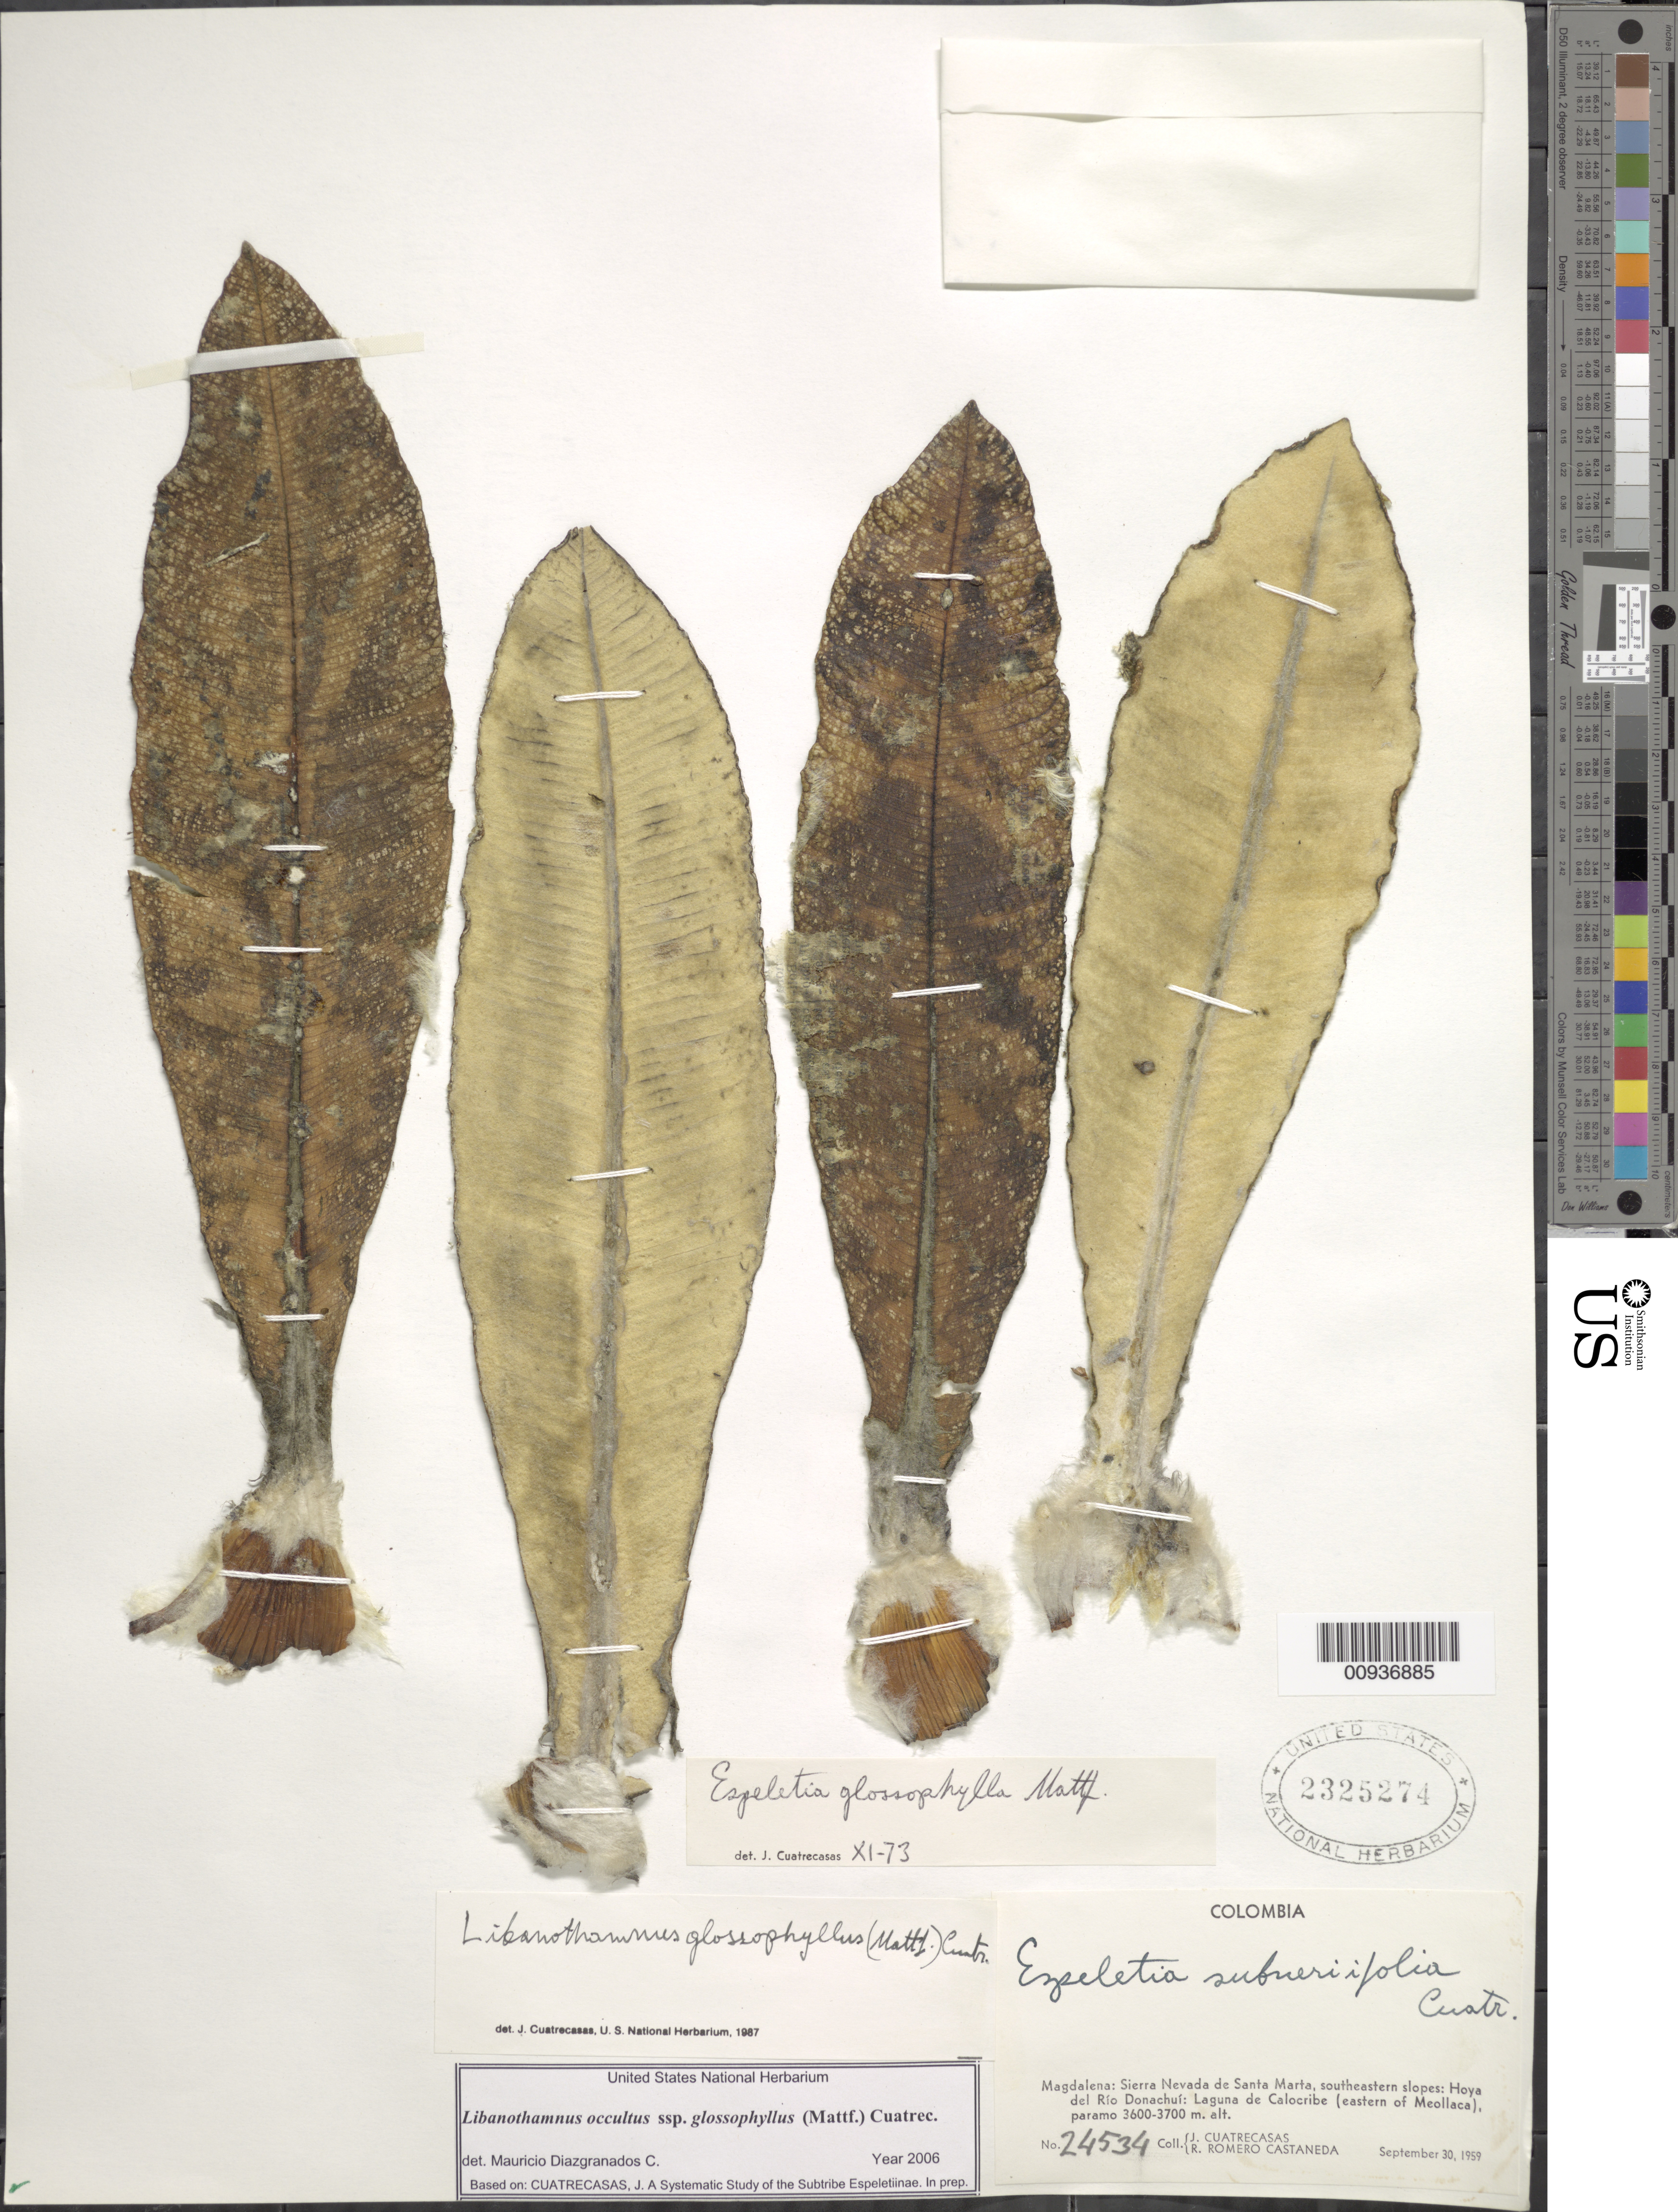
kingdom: Plantae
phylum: Tracheophyta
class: Magnoliopsida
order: Asterales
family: Asteraceae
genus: Libanothamnus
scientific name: Libanothamnus occultus subsp. glossophyllus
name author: (Mattf.) Cuatrec.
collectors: J. Cuatrecasas & R. Romero Castañeda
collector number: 24534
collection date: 1959-09-30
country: Colombia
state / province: Magdalena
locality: Sierra Nevada de Santa Marta, southeastern slopes, Hoya del Rio Donachui, Laguna de Calocribe (eastern of Meollaca)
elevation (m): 3600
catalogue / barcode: US 2325274